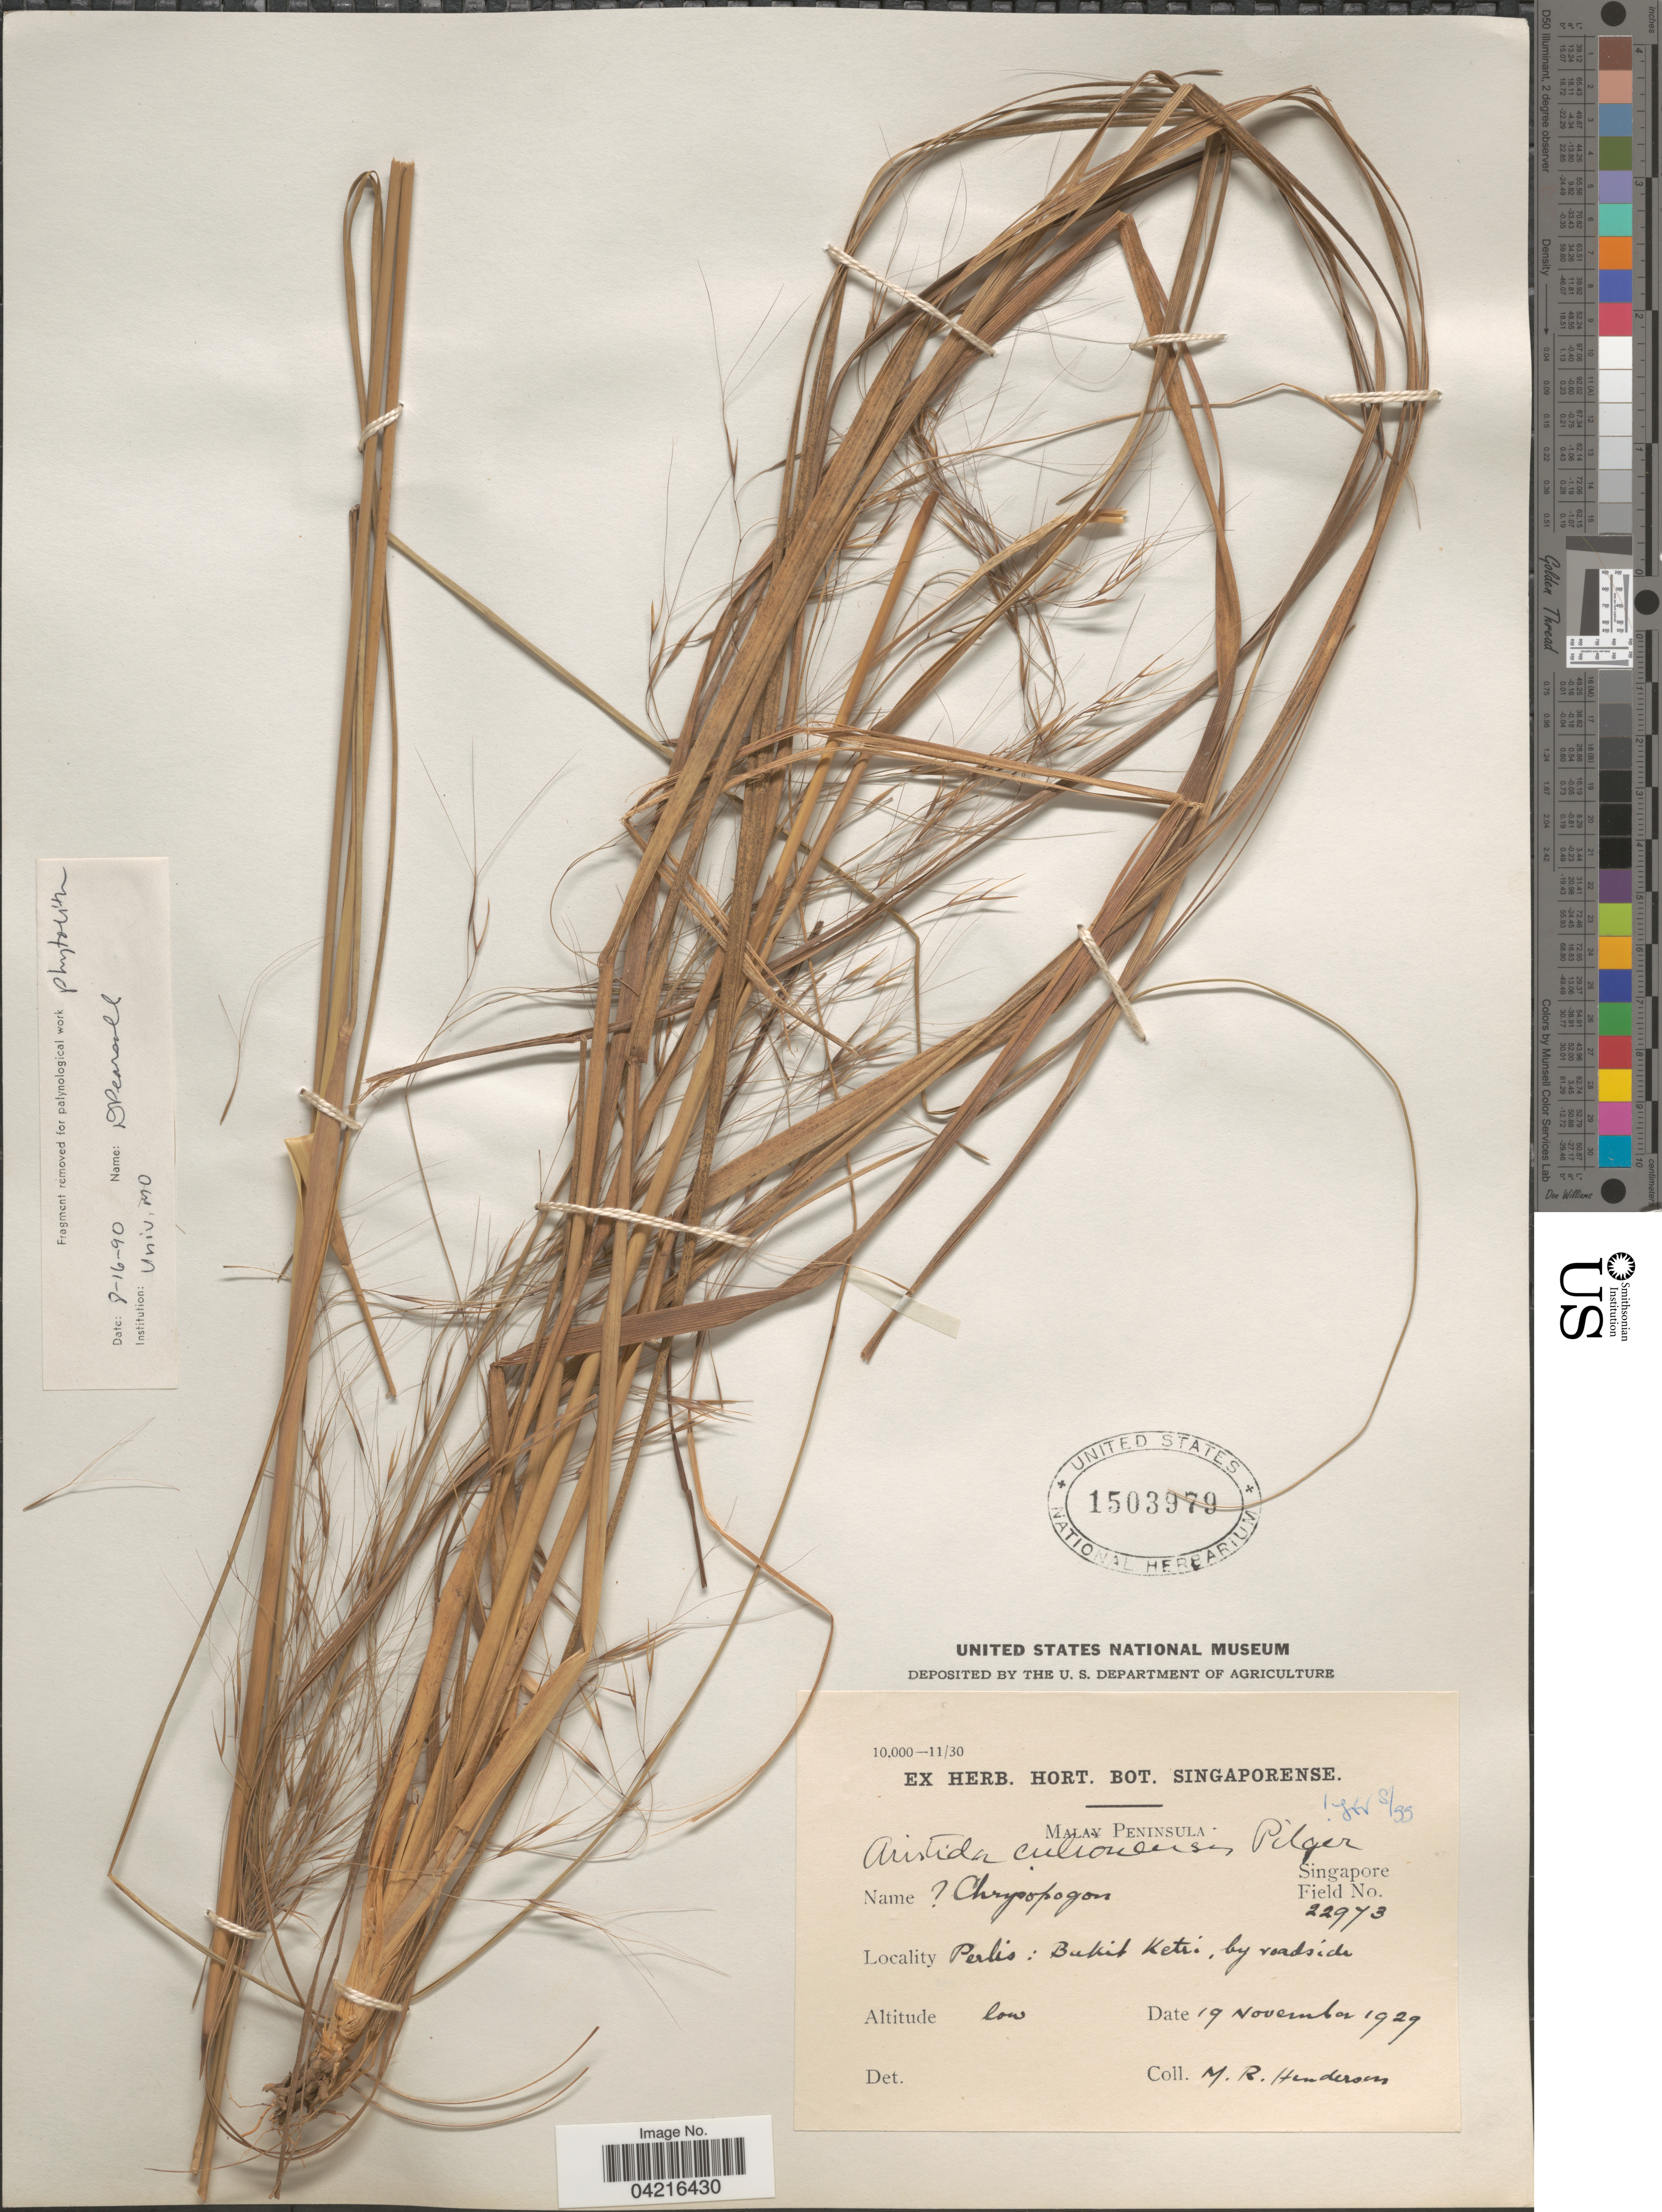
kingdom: Plantae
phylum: Tracheophyta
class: Liliopsida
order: Poales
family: Poaceae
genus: Aristida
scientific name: Aristida cumingiana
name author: Trin. & Rupr.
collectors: M. Henderson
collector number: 22973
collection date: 1929-11-19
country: Malaysia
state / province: Perlis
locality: Malay Peninsula. Bukit Keti, by roadside.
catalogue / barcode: US 1503979